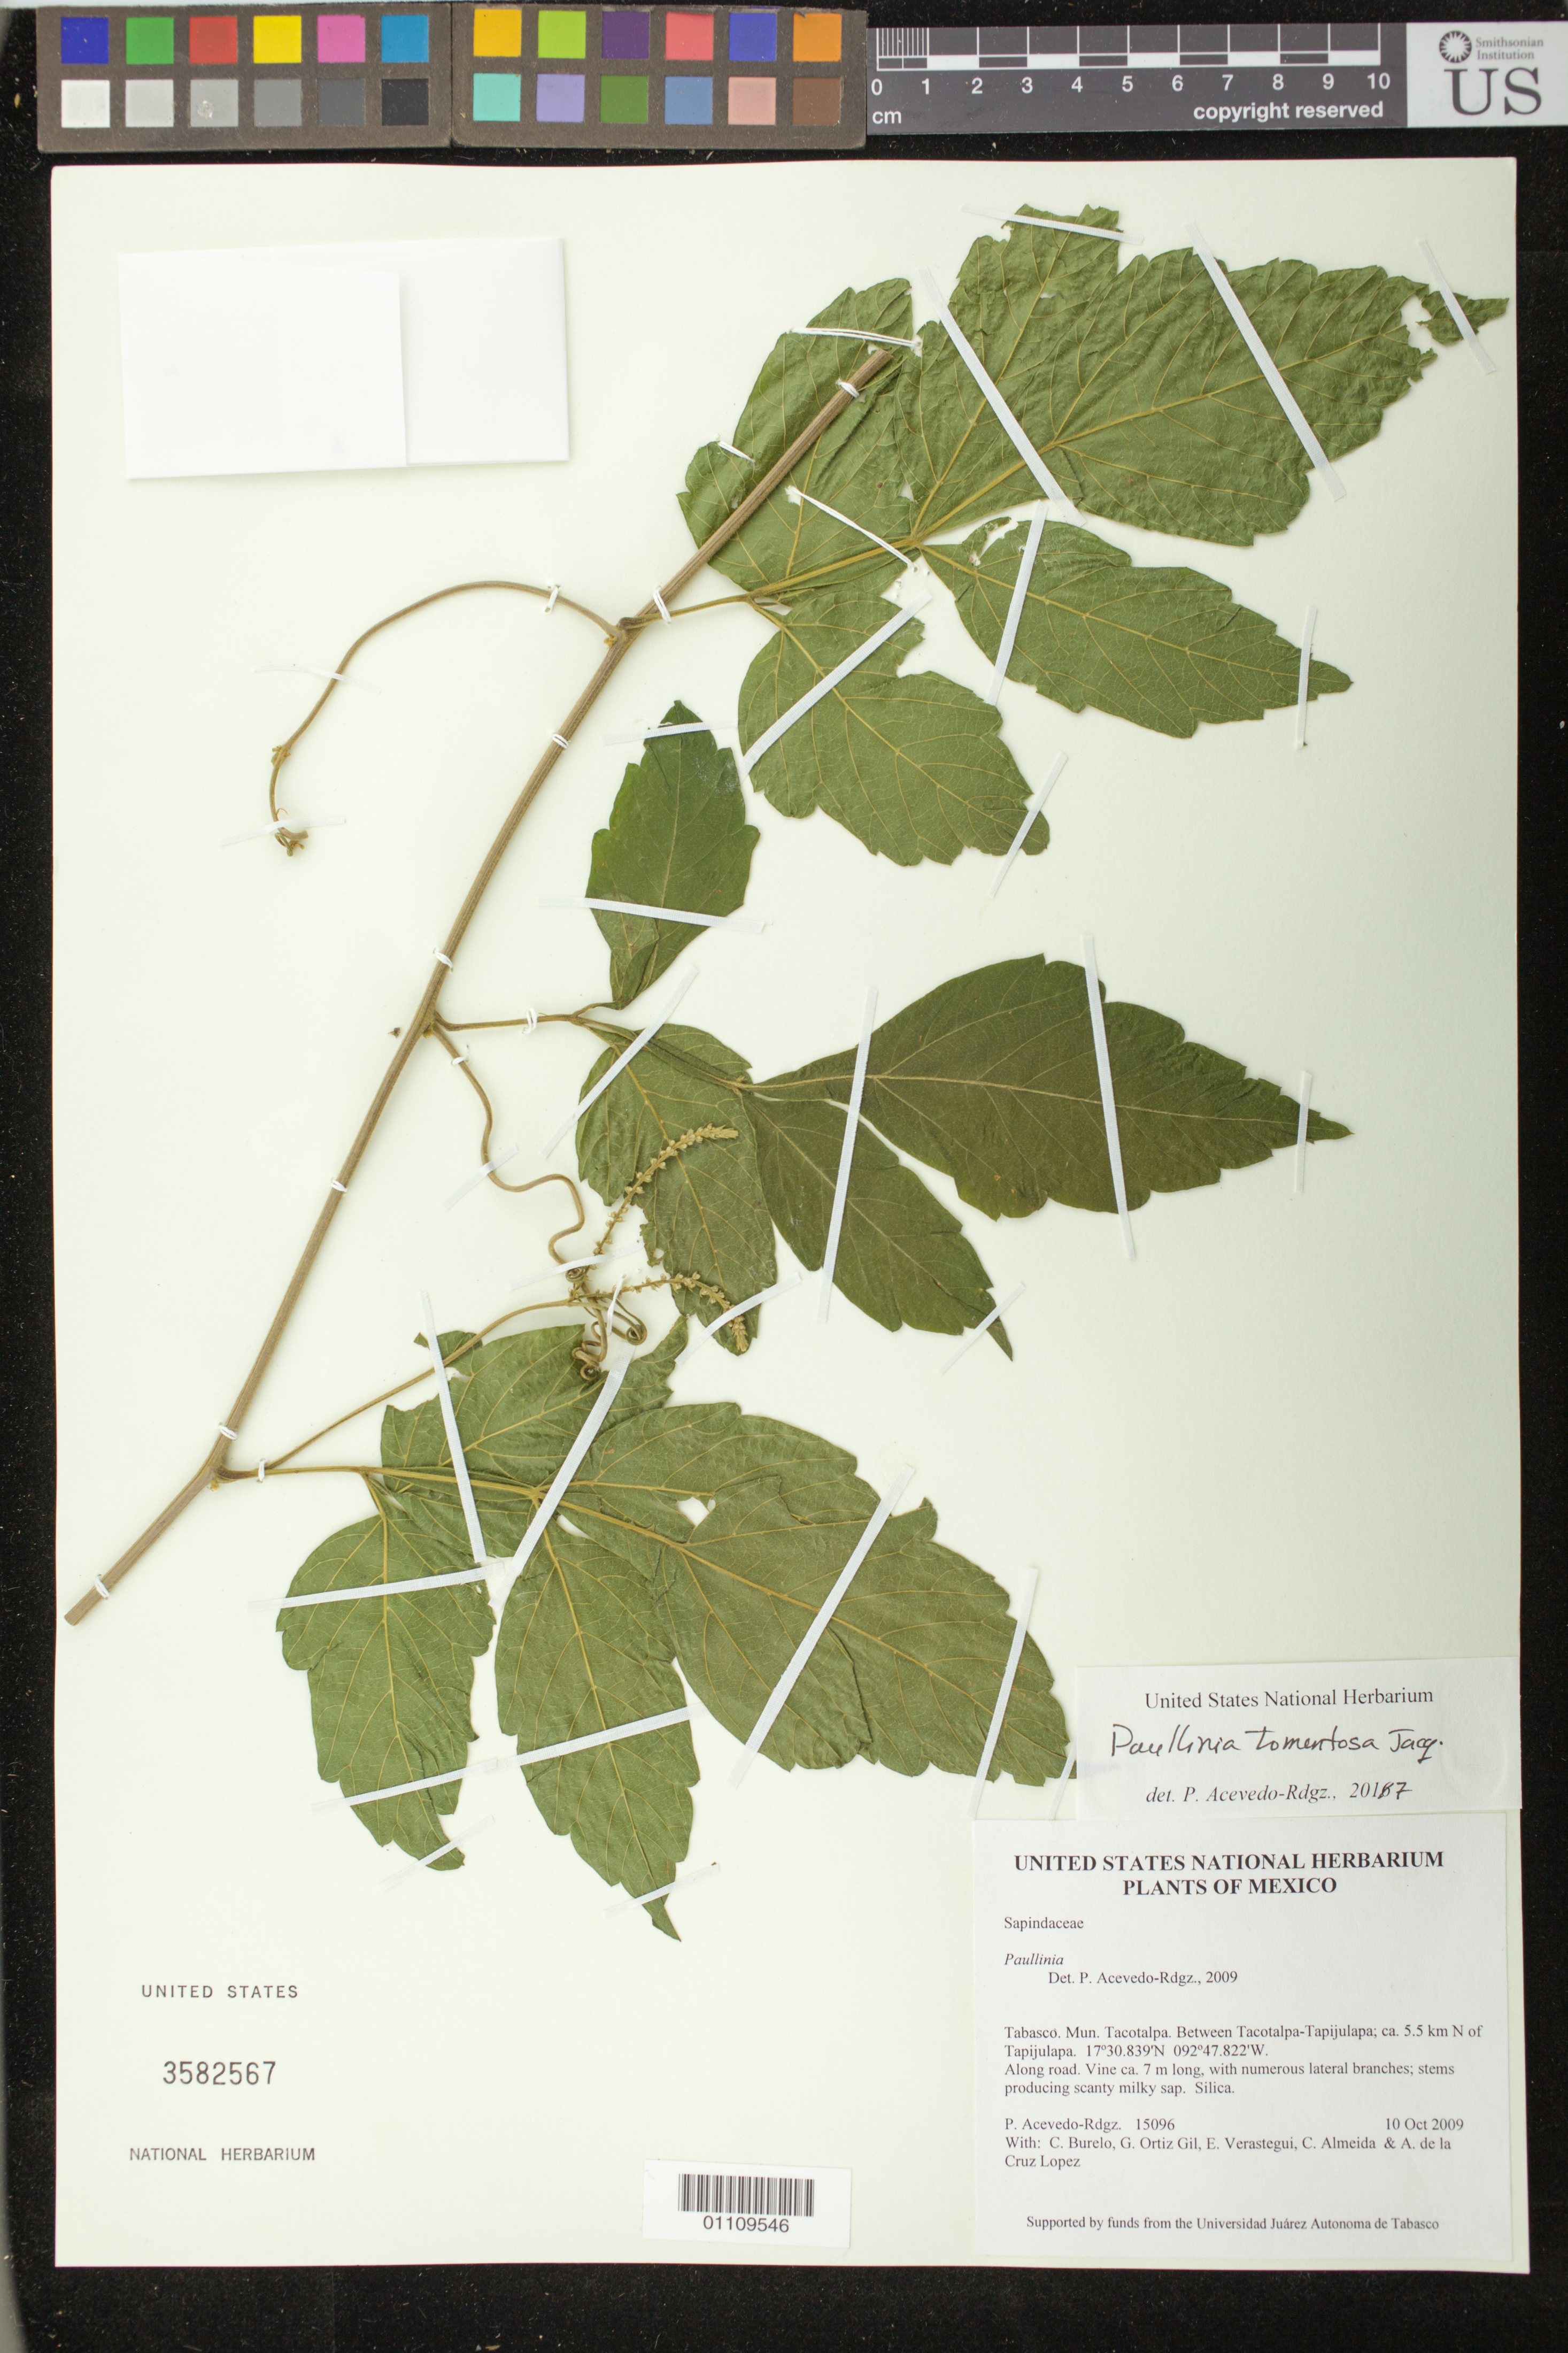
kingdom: Plantae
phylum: Tracheophyta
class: Magnoliopsida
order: Sapindales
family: Sapindaceae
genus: Paullinia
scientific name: Paullinia tomentosa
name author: Jacq.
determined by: Acevedo-Rodríguez, P., (BOT), Smithsonian Institution - National Museum of Natural History (UNITED STATES)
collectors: P. Acevedo-Rodr., C. Burelo, G. Ortiz, E. Verastegui, C. Almeida & A. de la Cruz Lopez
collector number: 15096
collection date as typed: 10 Oct 2009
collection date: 2009-10-10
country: Mexico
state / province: Tabasco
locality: Mun. Tacotalpa. Between Tacotalpa-Tapijulapa; ca. 5.5 km N of Tapijulapa.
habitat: Along road.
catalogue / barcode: US 3582567